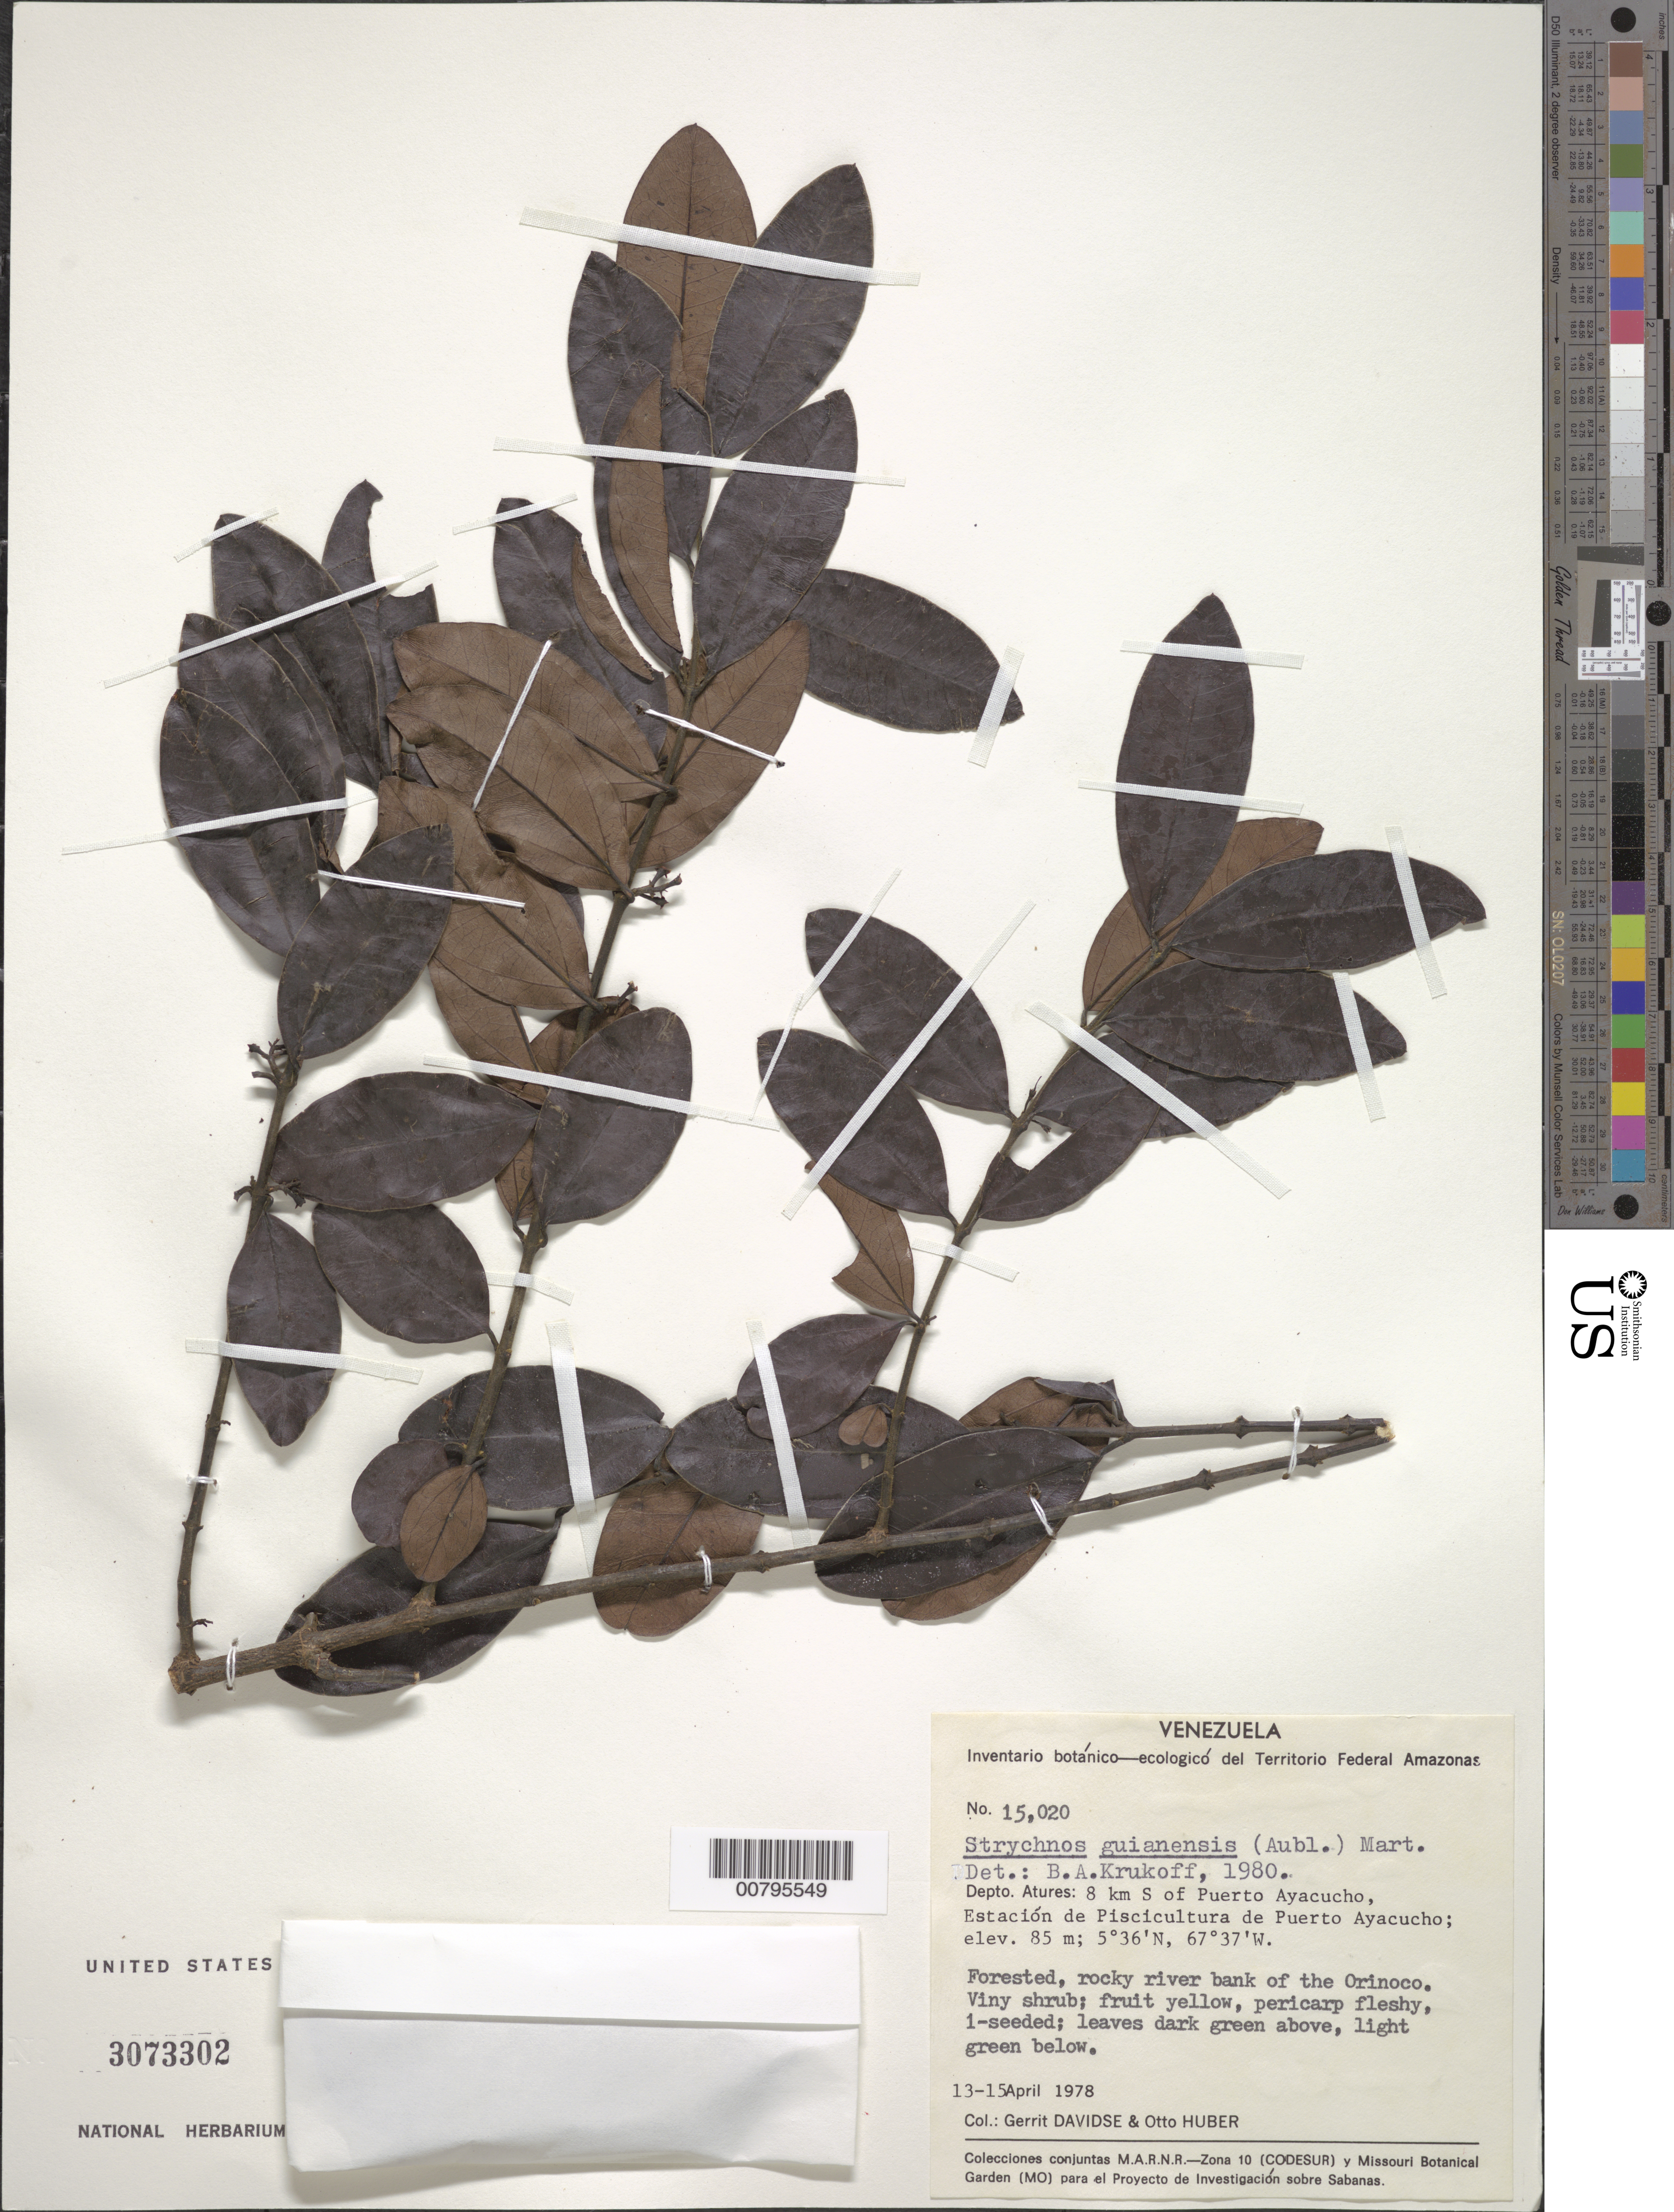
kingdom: Plantae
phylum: Tracheophyta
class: Magnoliopsida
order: Gentianales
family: Loganiaceae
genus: Strychnos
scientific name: Strychnos guianensis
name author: (Aubl.) Mart.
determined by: Krukoff, B. A.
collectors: G. Davidse & O. Huber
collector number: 15020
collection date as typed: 13-Apr-78 to 15-Apr-78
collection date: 1978-04-13/1978-04-15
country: Venezuela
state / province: Amazonas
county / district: Atures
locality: Puerto Ayacucho, 8 km S of, Estación de Piscicultura de Puerto Ayacucho, Río Orinoco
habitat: Forested, rocky riverbank of the Orinoco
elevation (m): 85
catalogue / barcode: US 3073302